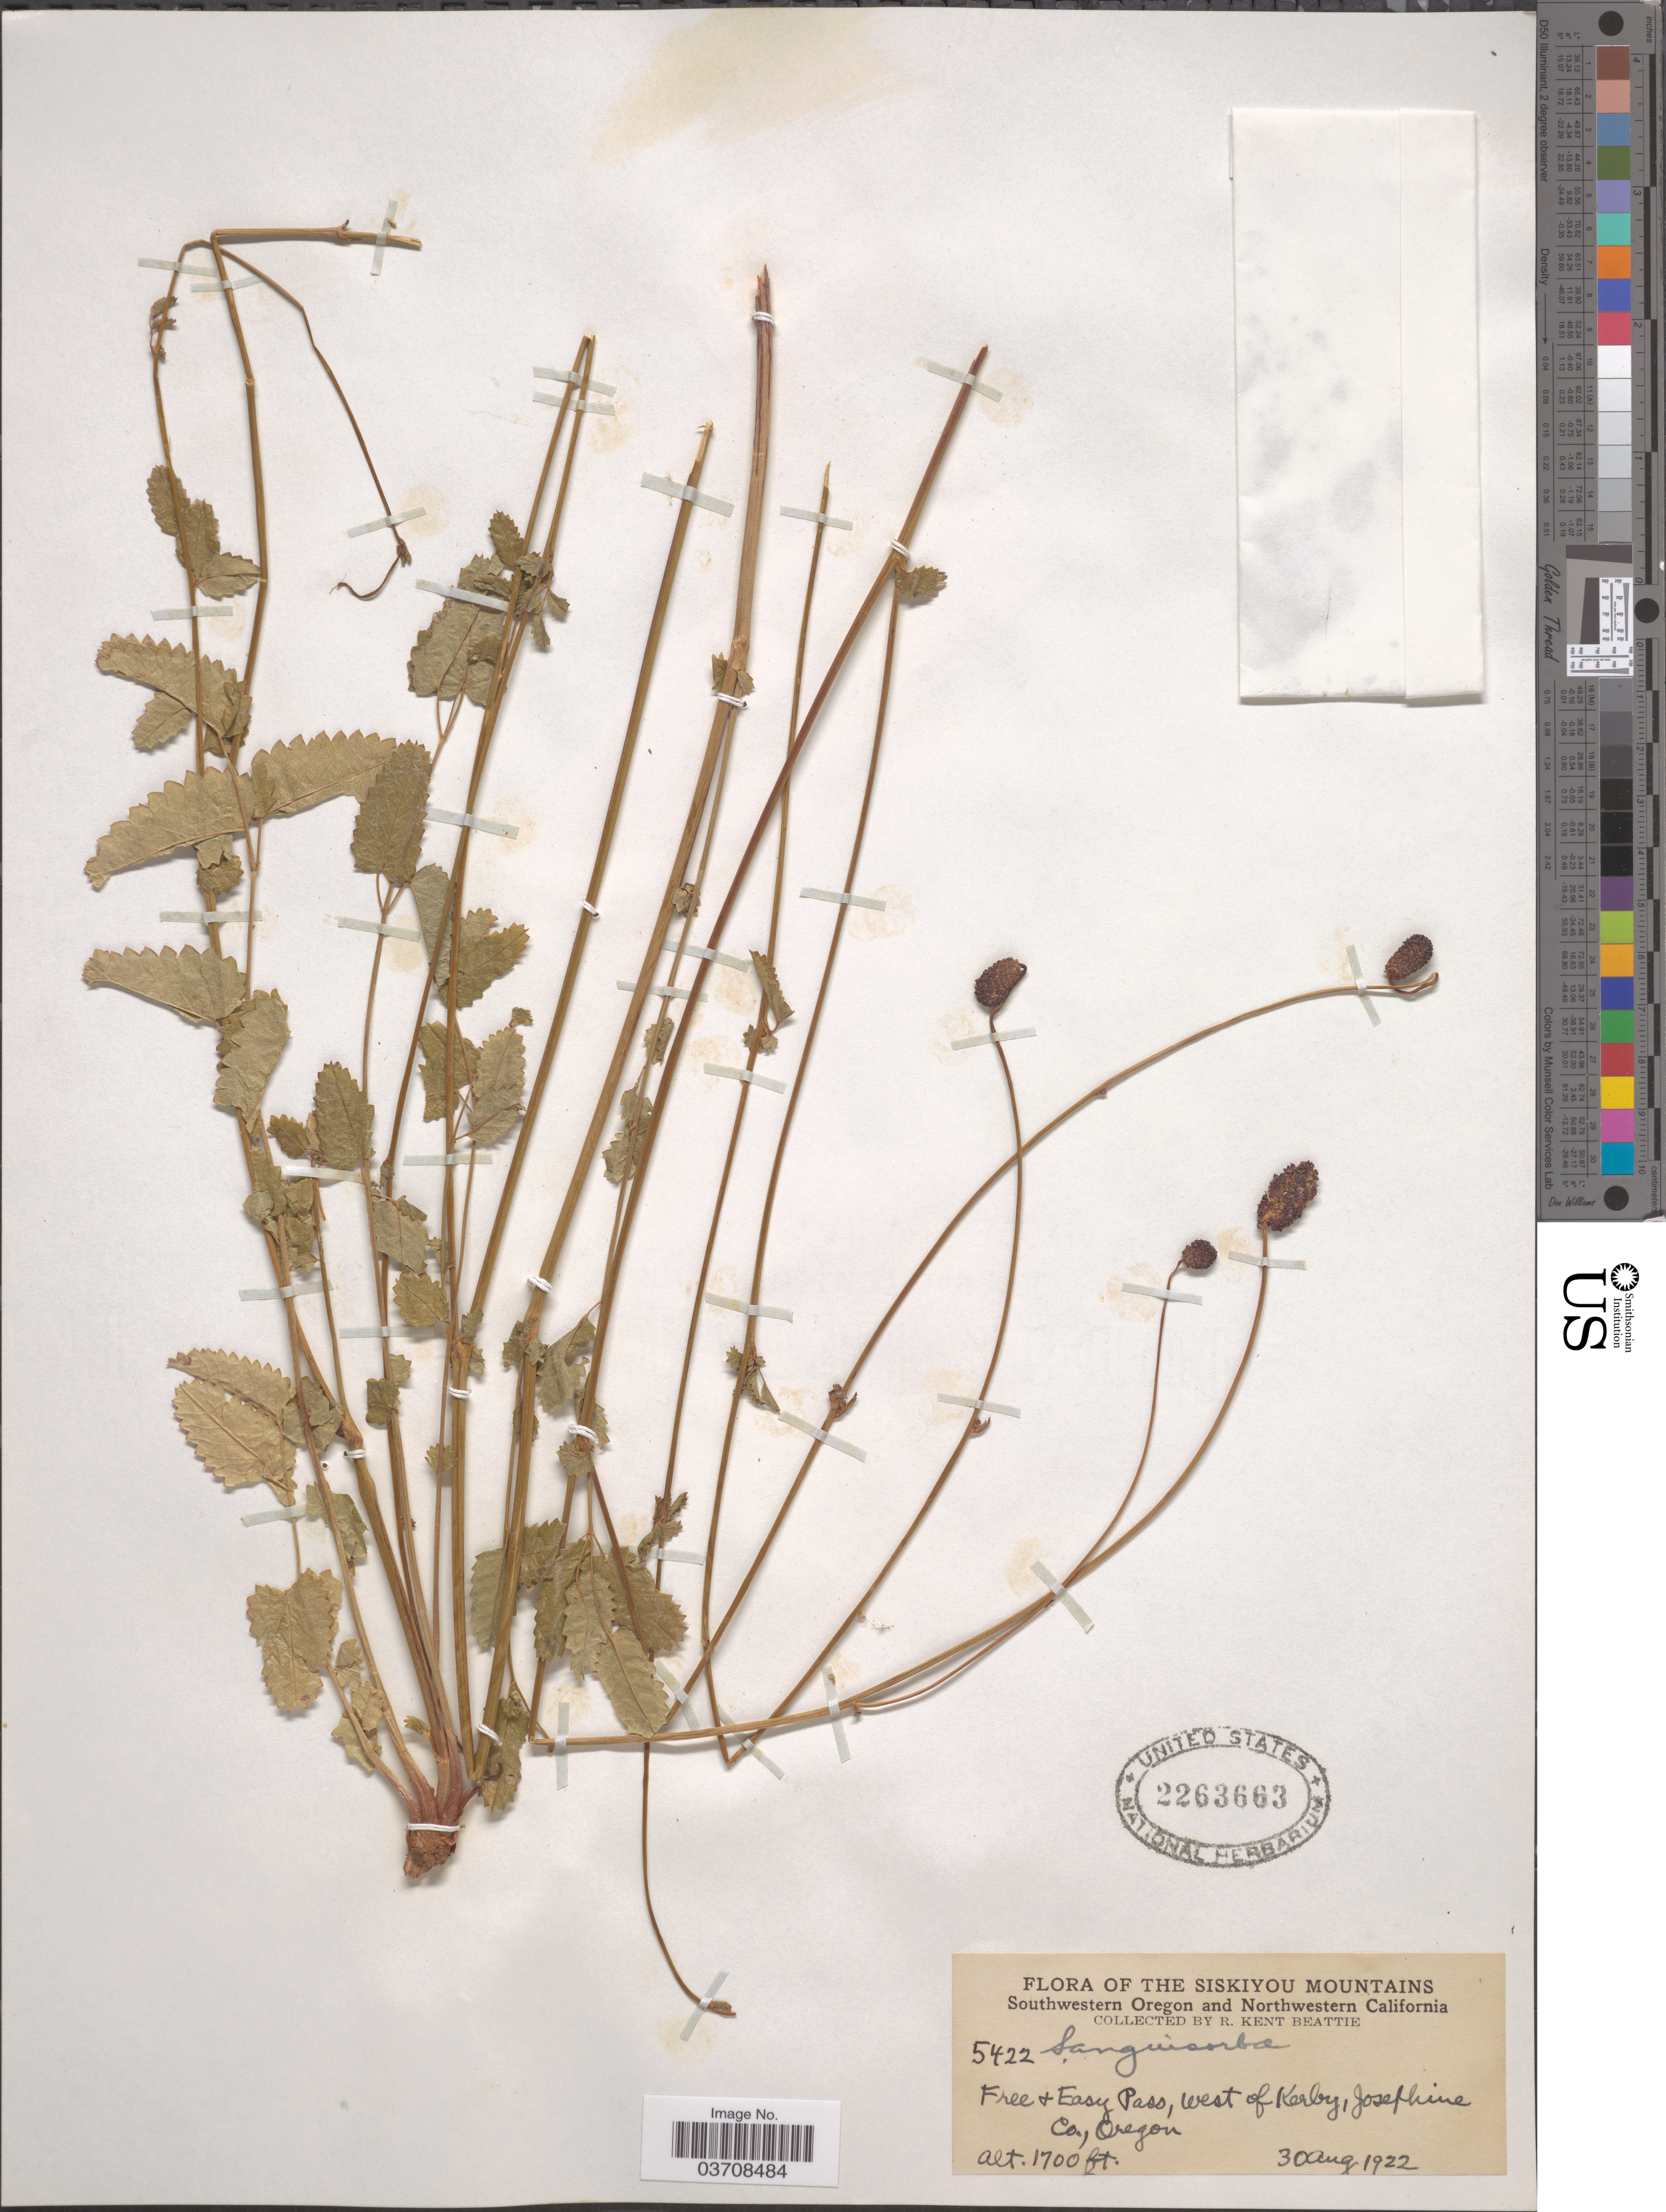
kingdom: Plantae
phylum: Tracheophyta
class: Magnoliopsida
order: Rosales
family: Rosaceae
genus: Sanguisorba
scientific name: Sanguisorba officinalis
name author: L.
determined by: Strong, Mark T., (BOT), Smithsonian Institution - National Museum of Natural History (UNITED STATES)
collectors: R. K. Beattie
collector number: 5422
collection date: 1922-08-30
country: United States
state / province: Oregon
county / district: Josephine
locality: Siskiyou Mountains. Southwestern Oregon. Free & Easy Pass, West of Kerby, Josephine Co.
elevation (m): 518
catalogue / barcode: US 2263663